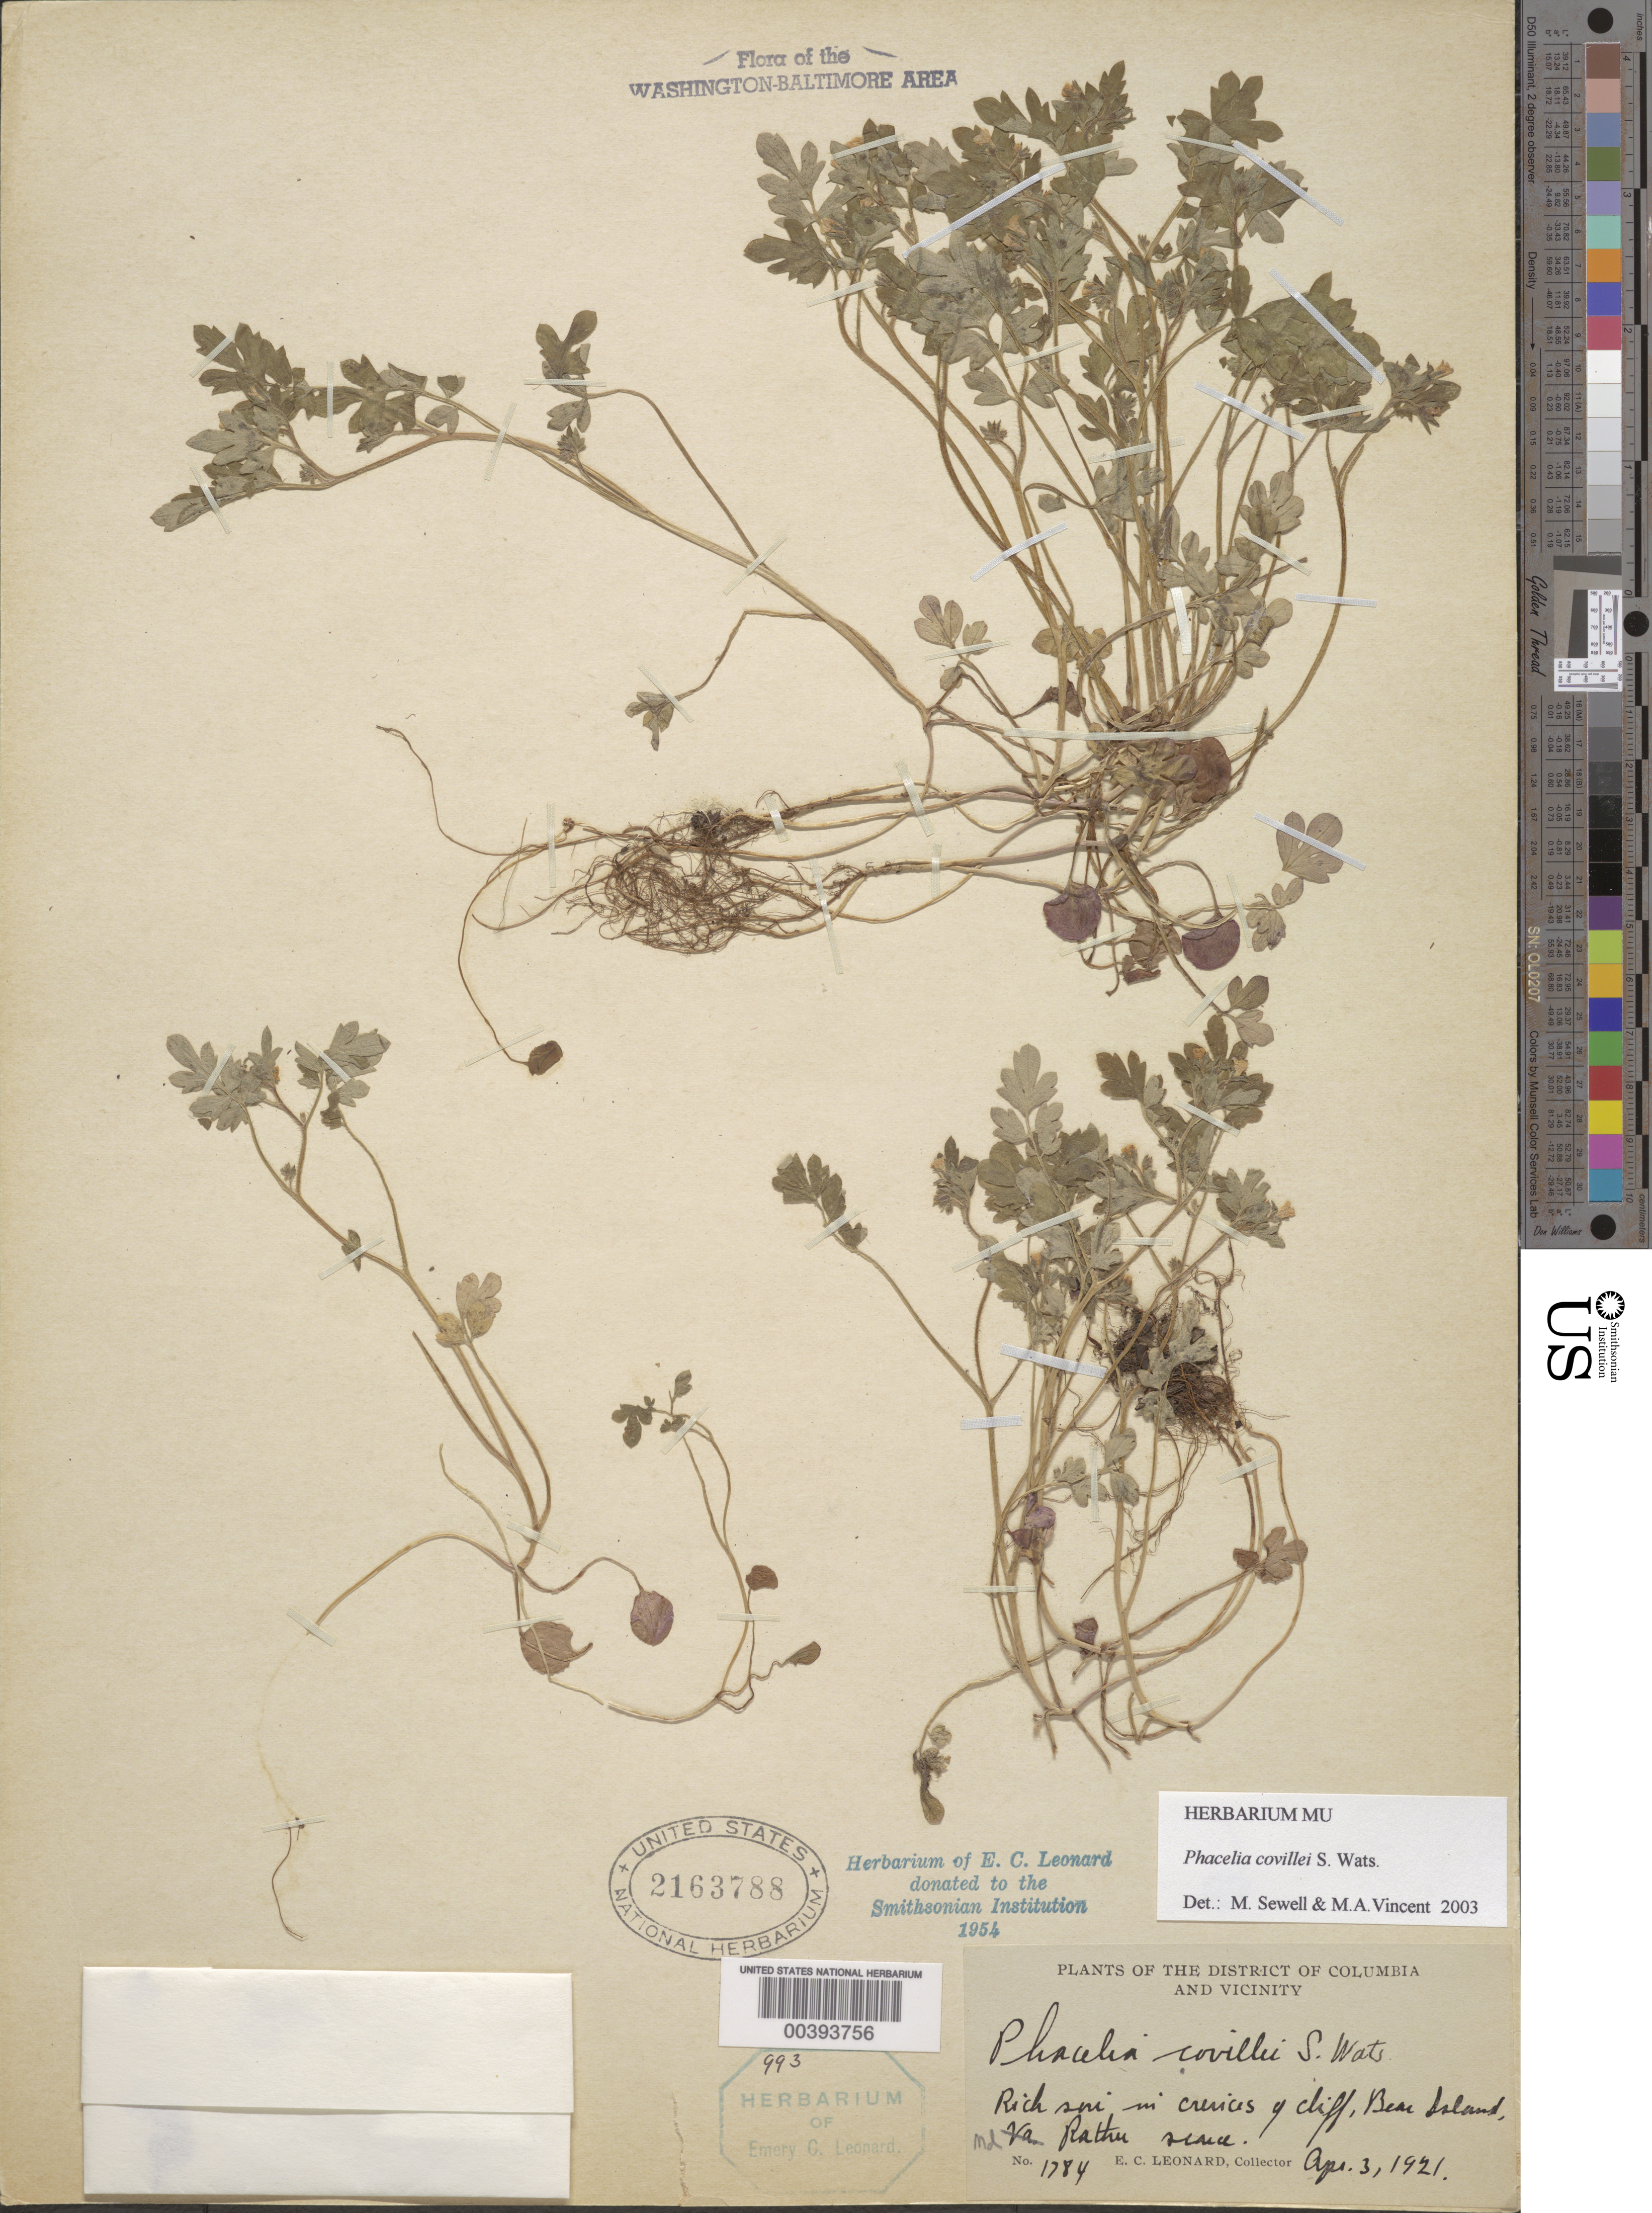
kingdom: Plantae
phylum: Tracheophyta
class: Magnoliopsida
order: Boraginales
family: Hydrophyllaceae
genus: Phacelia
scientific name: Phacelia ranunculacea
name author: (Nutt.) Constance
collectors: E. C. Leonard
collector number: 1784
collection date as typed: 03 Apr 1921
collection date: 1921-04-03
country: United States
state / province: Maryland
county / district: Montgomery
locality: Bear Island C. & O. Canal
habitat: Rich soil in crevices of cliff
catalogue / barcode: US 2163788